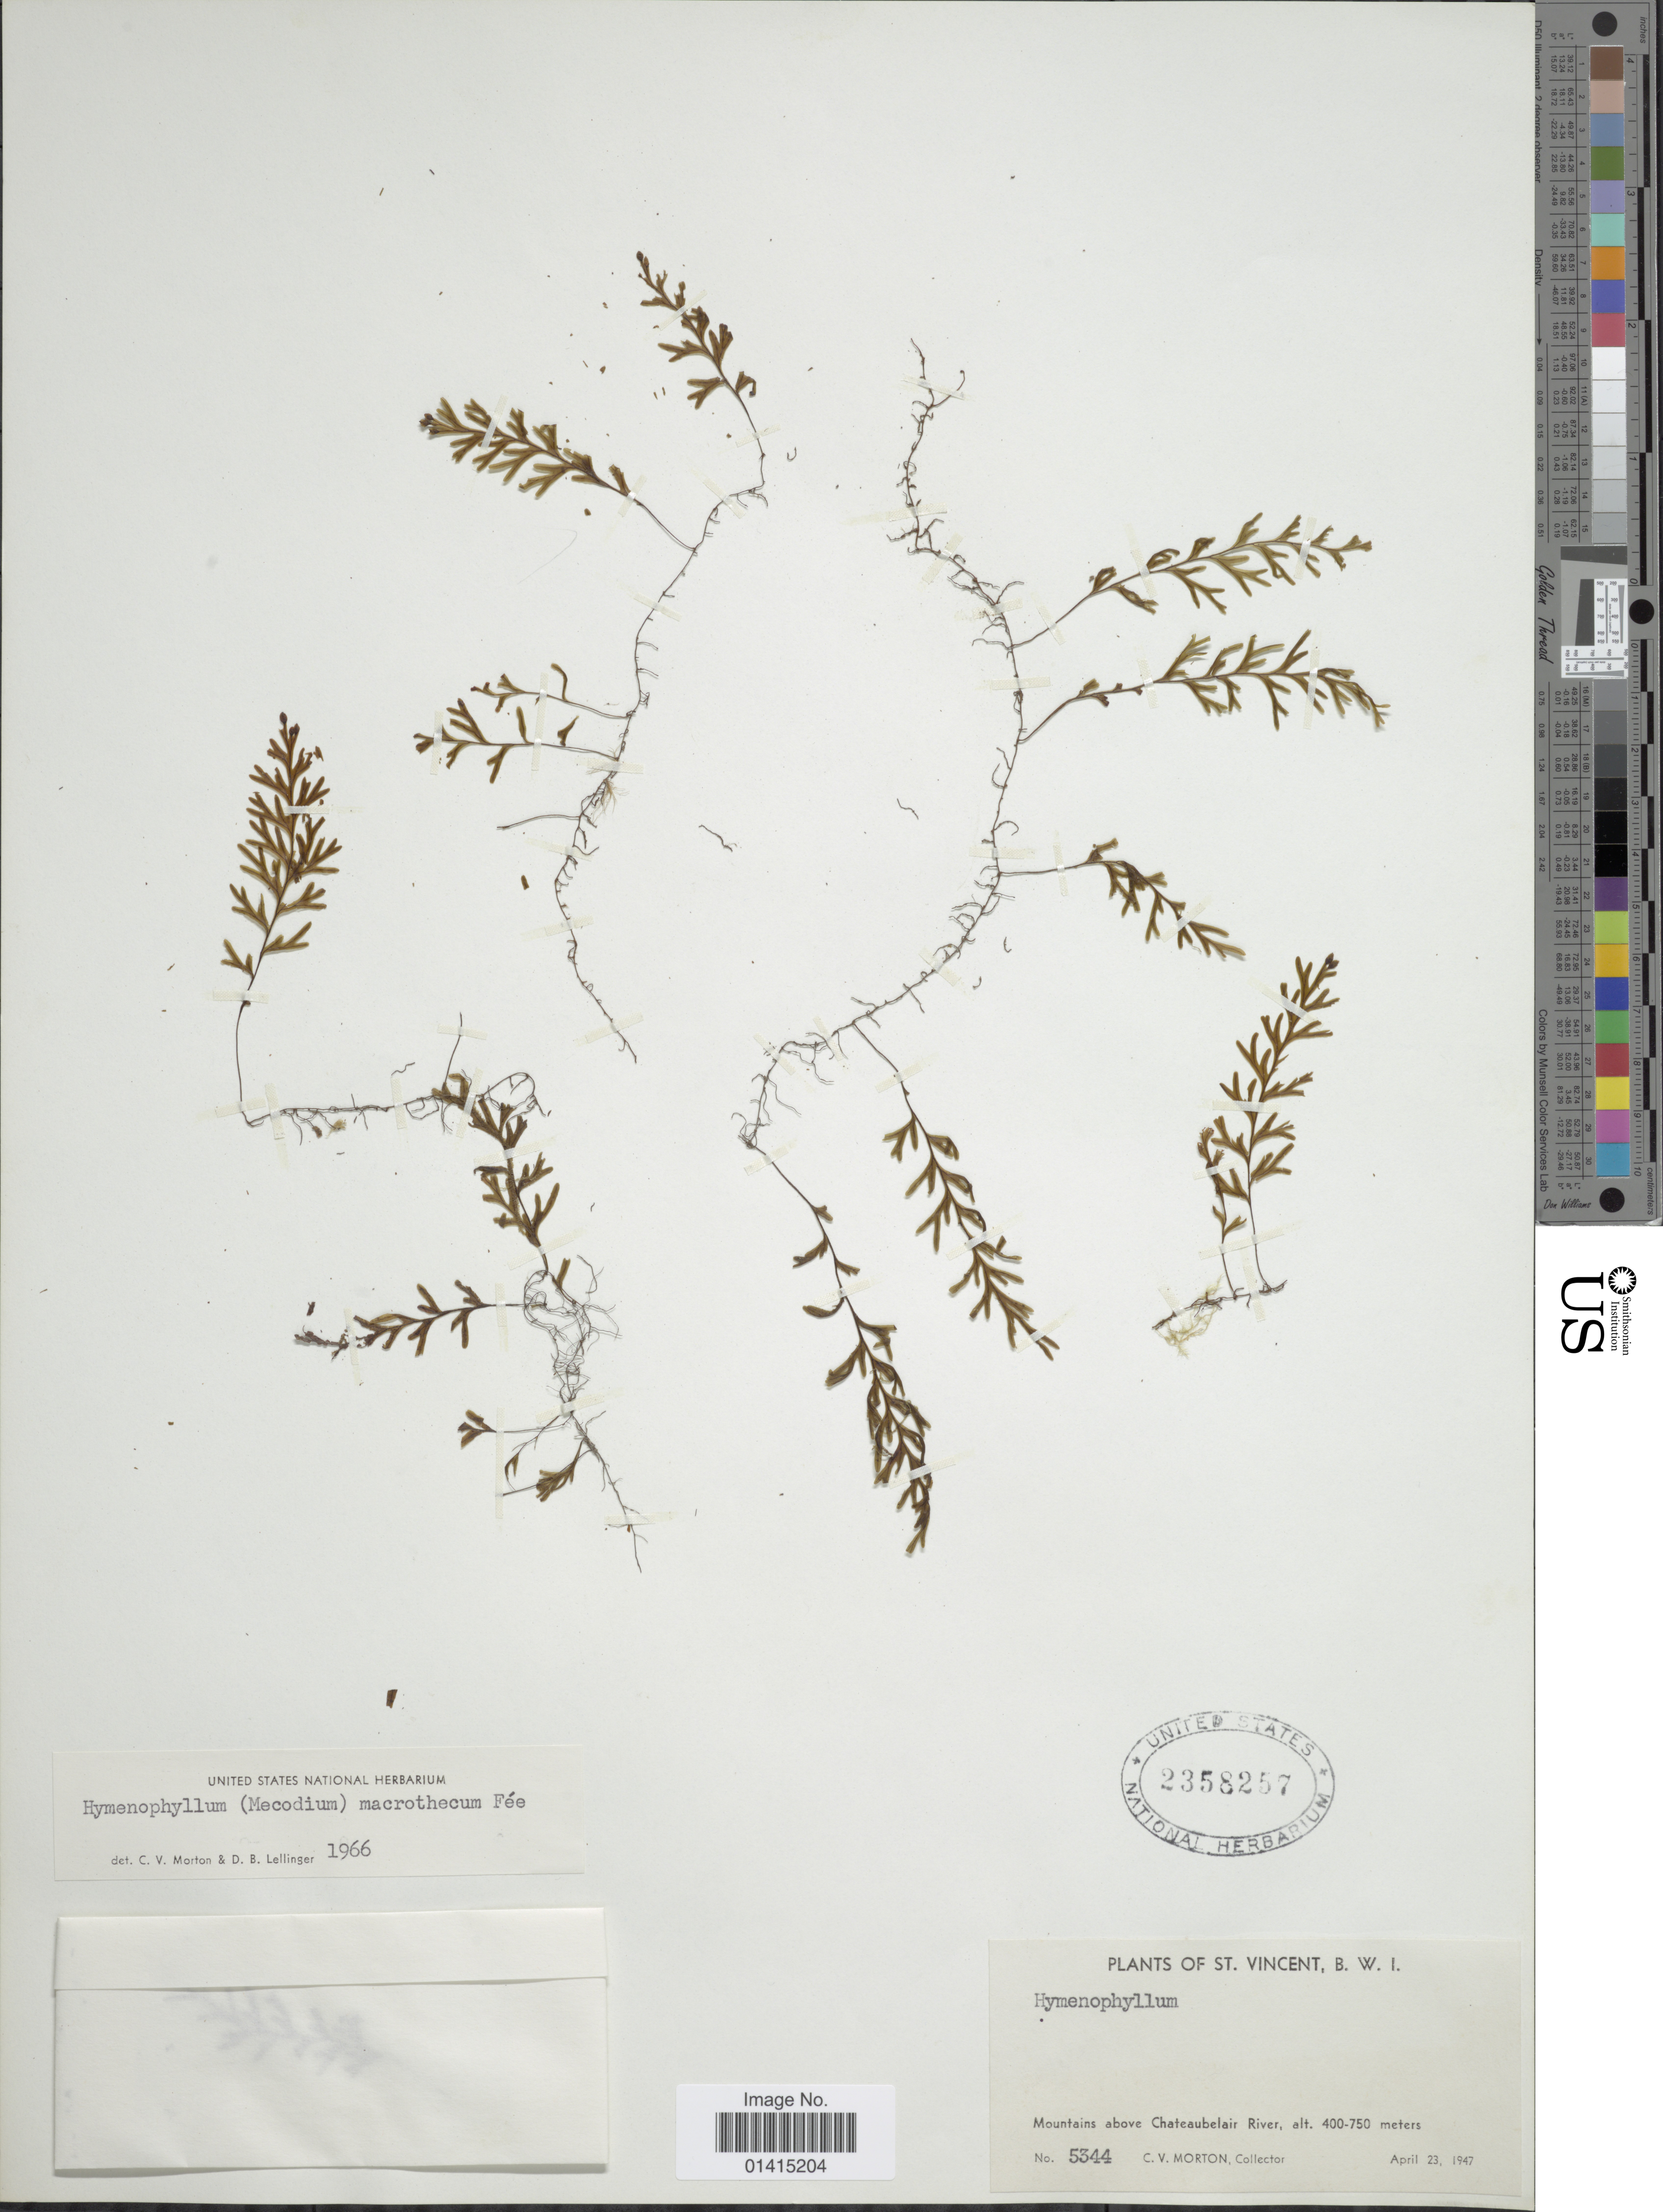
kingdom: Plantae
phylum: Tracheophyta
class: Polypodiopsida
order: Hymenophyllales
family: Hymenophyllaceae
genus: Hymenophyllum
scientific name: Hymenophyllum macrothecum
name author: Fée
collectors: C. V. Morton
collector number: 5344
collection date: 1947-04-23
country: St. Vincent - Grenadines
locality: St. Vincent, B.W.I., Mountains above Chateaubelair River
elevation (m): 400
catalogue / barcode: US 2358257